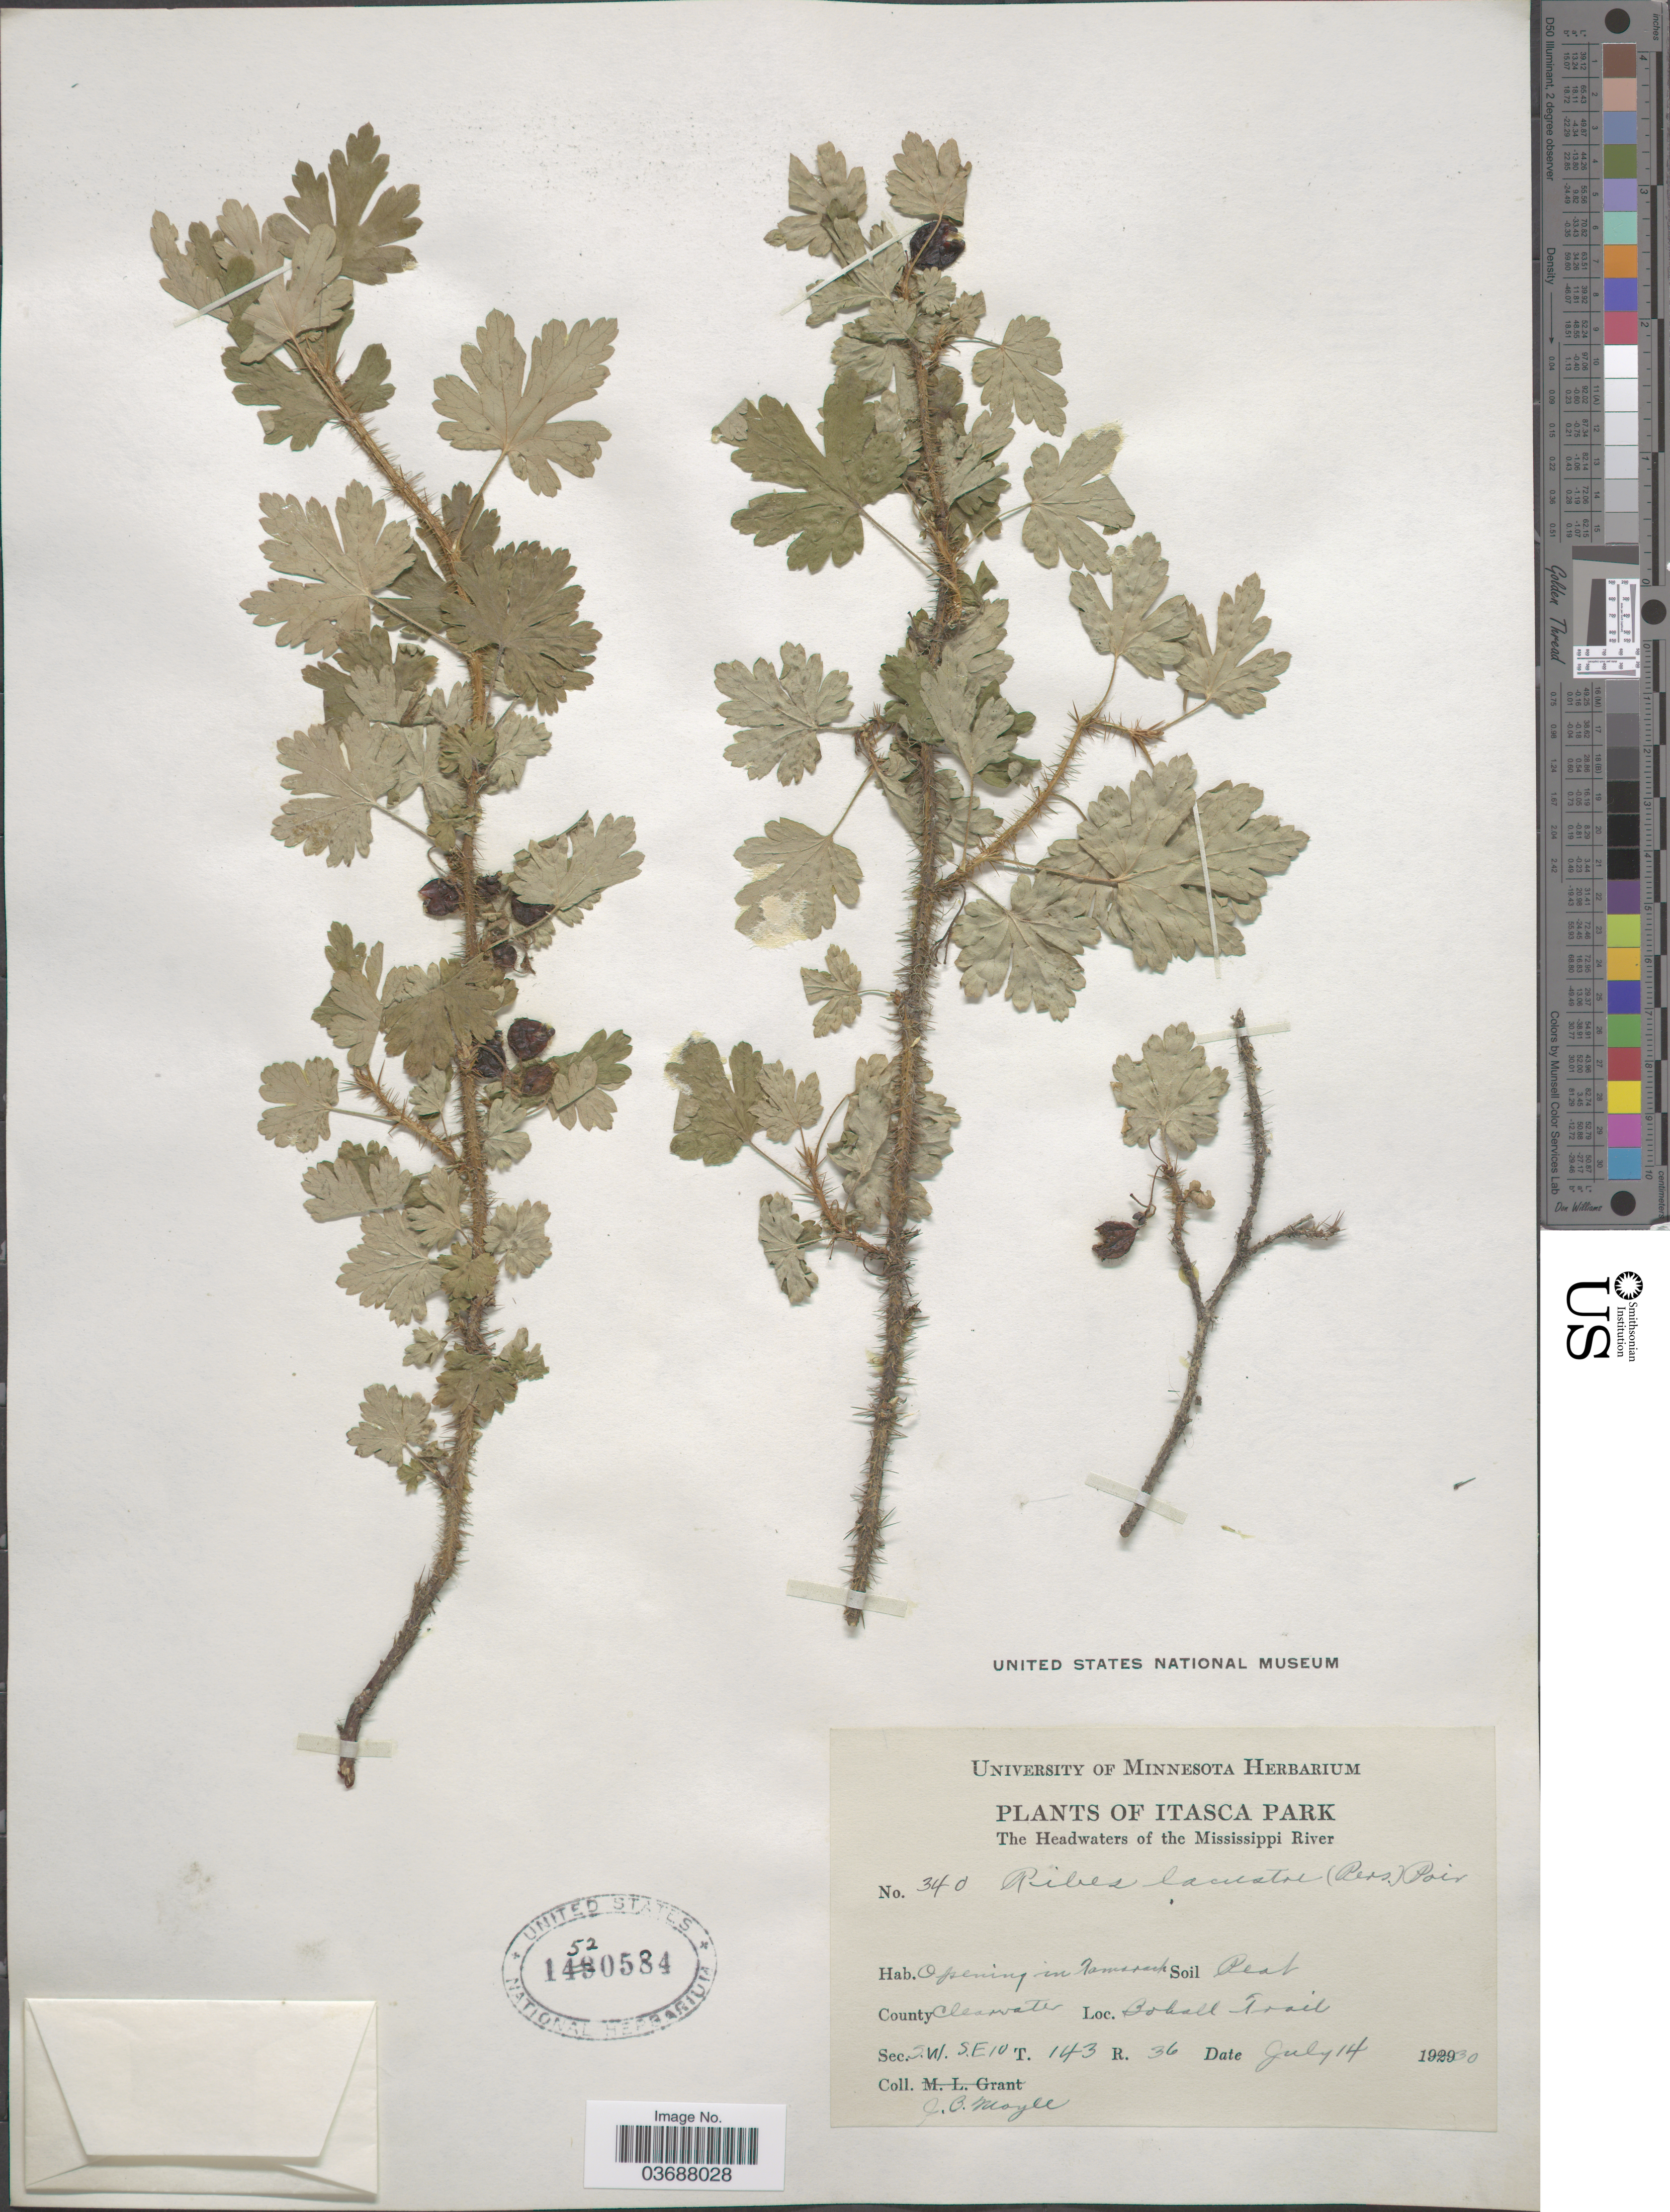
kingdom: Plantae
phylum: Tracheophyta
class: Magnoliopsida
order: Saxifragales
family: Grossulariaceae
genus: Ribes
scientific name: Ribes lacustre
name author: (Pers.) Poir.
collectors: J. Moyle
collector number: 340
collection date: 1930-07-14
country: United States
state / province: Minnesota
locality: Itasca Park. The Headwaters of the Mississippi River. County Clearwater. Bohall* Trail. Sec. S.W. S.E.10 T. 143 R. 36.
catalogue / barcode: US 1520584